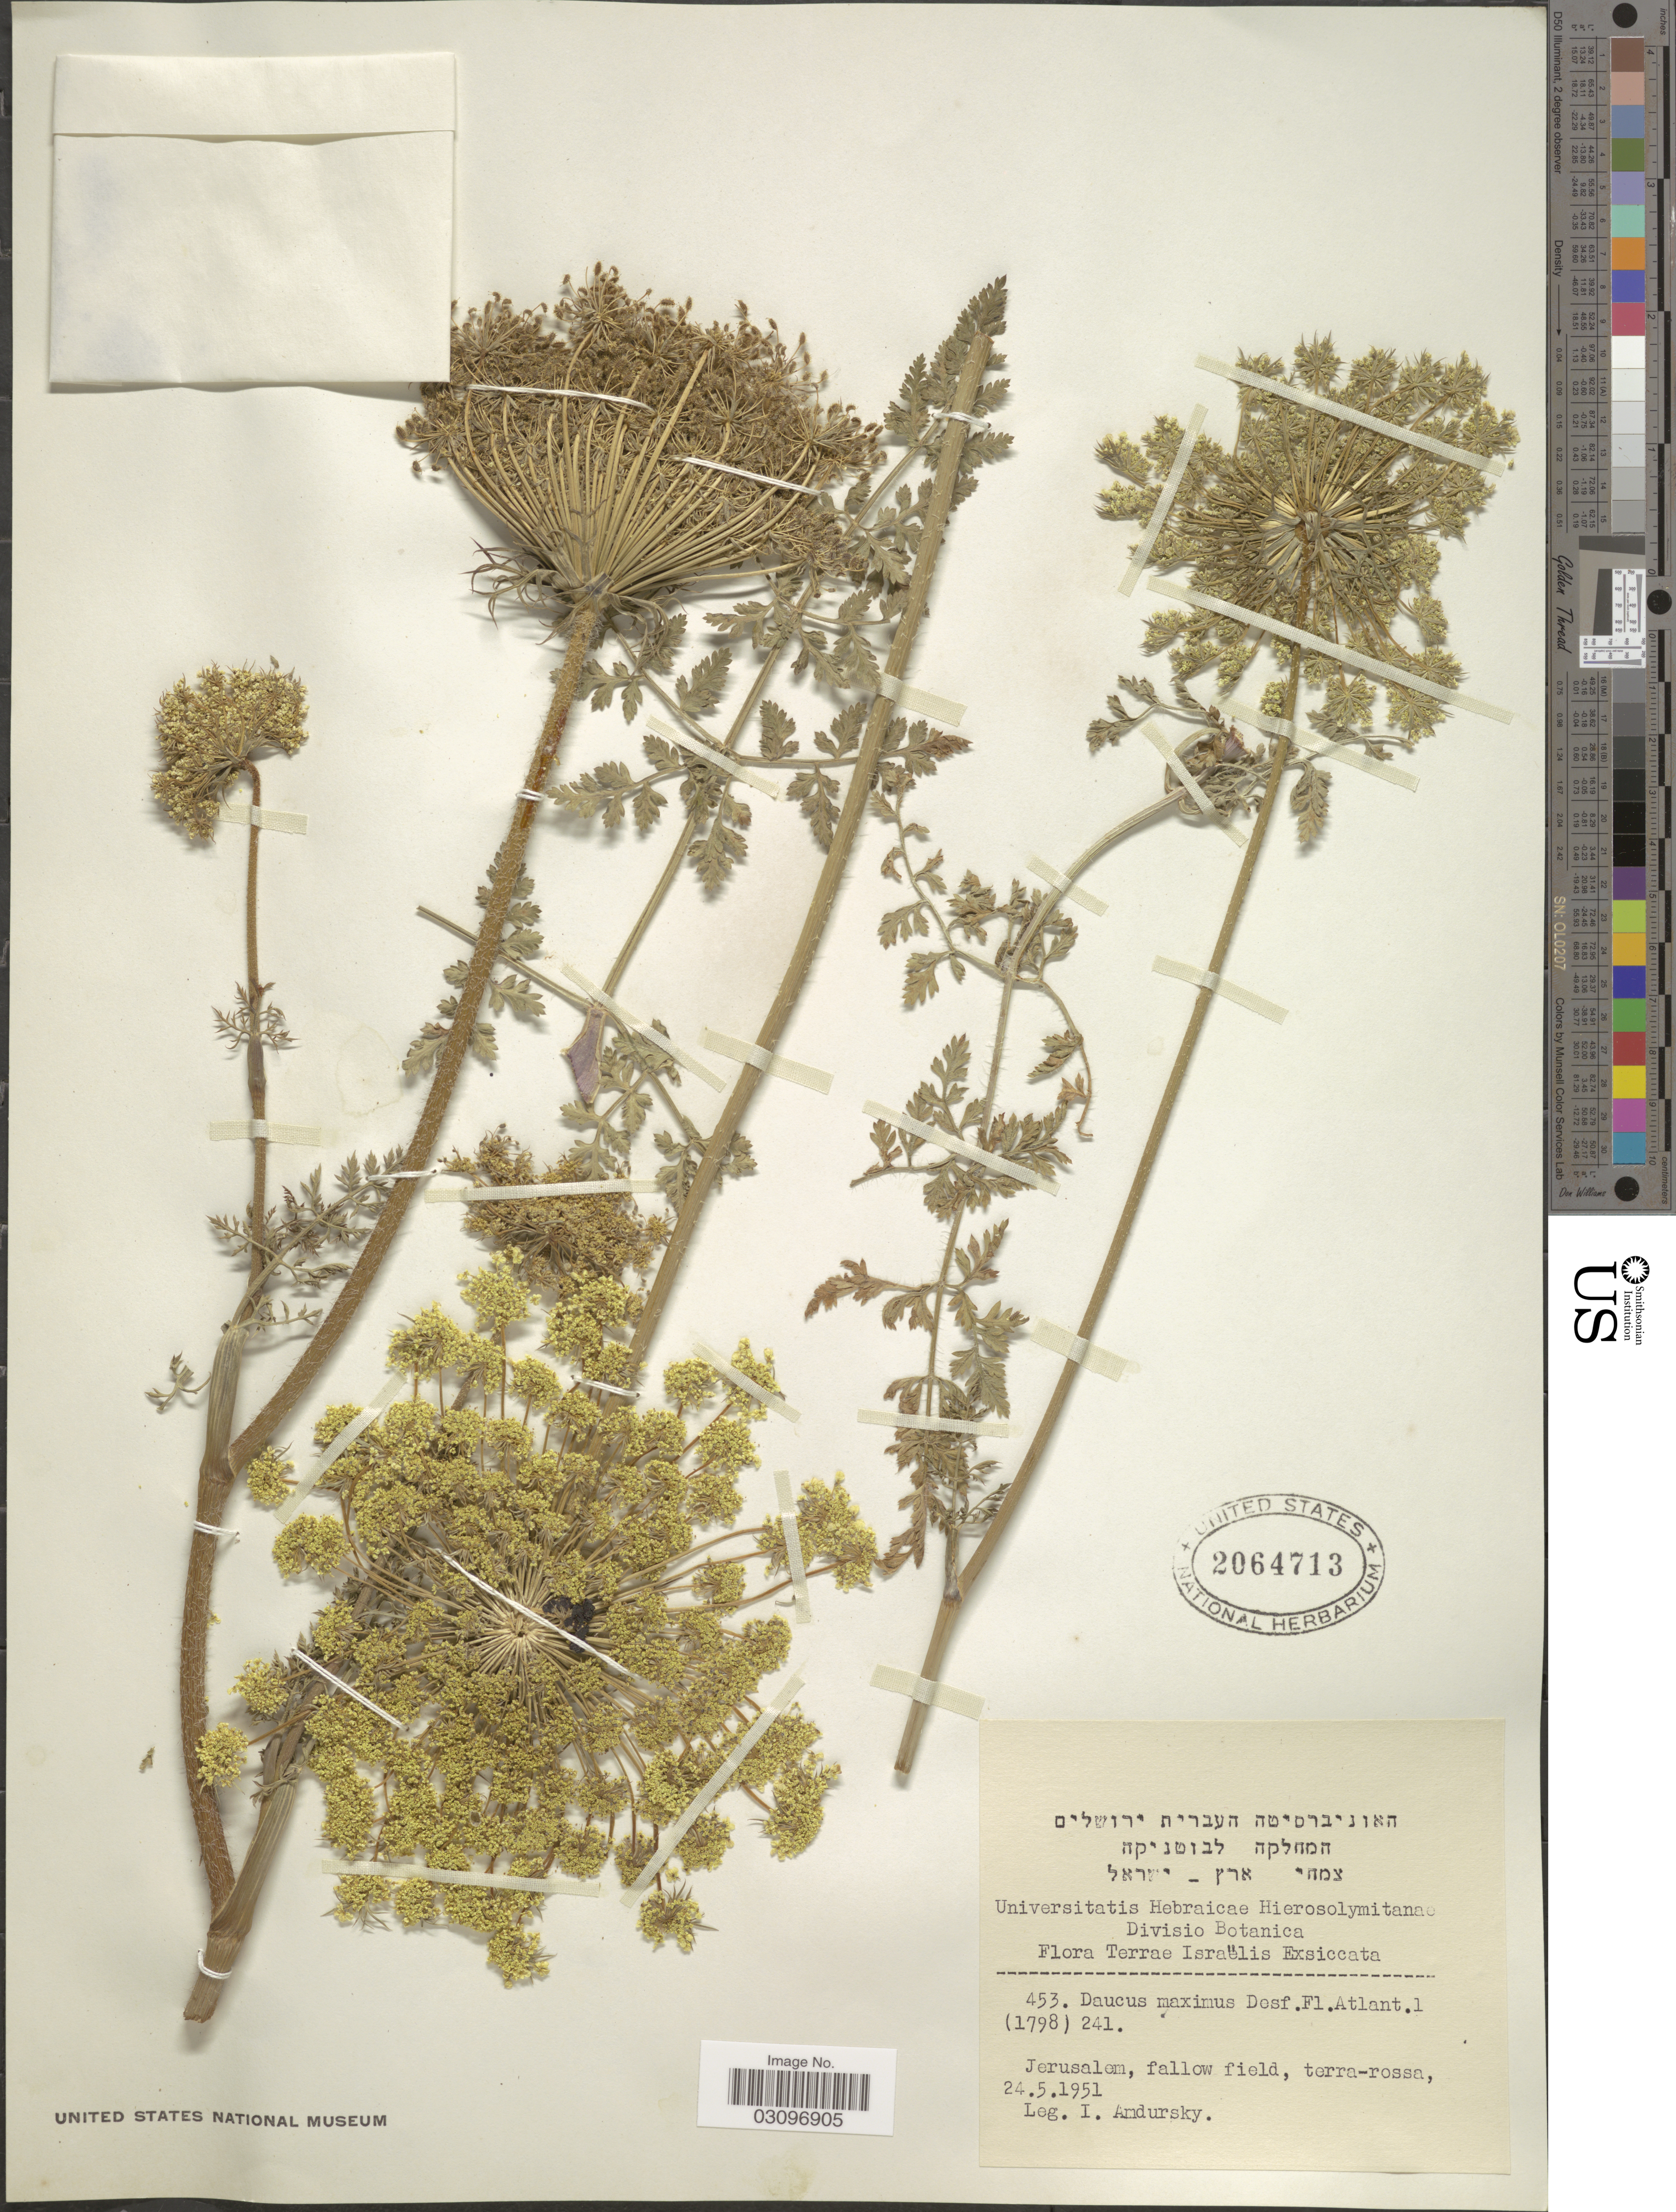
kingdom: Plantae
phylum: Tracheophyta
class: Magnoliopsida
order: Apiales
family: Apiaceae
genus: Daucus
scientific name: Daucus carota subsp. maximus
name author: (Desf.) Ball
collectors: I. Amdursky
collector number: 453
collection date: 1951-05-24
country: Israel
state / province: Jerusalem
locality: Terrae Israëlis.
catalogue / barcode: US 2064713